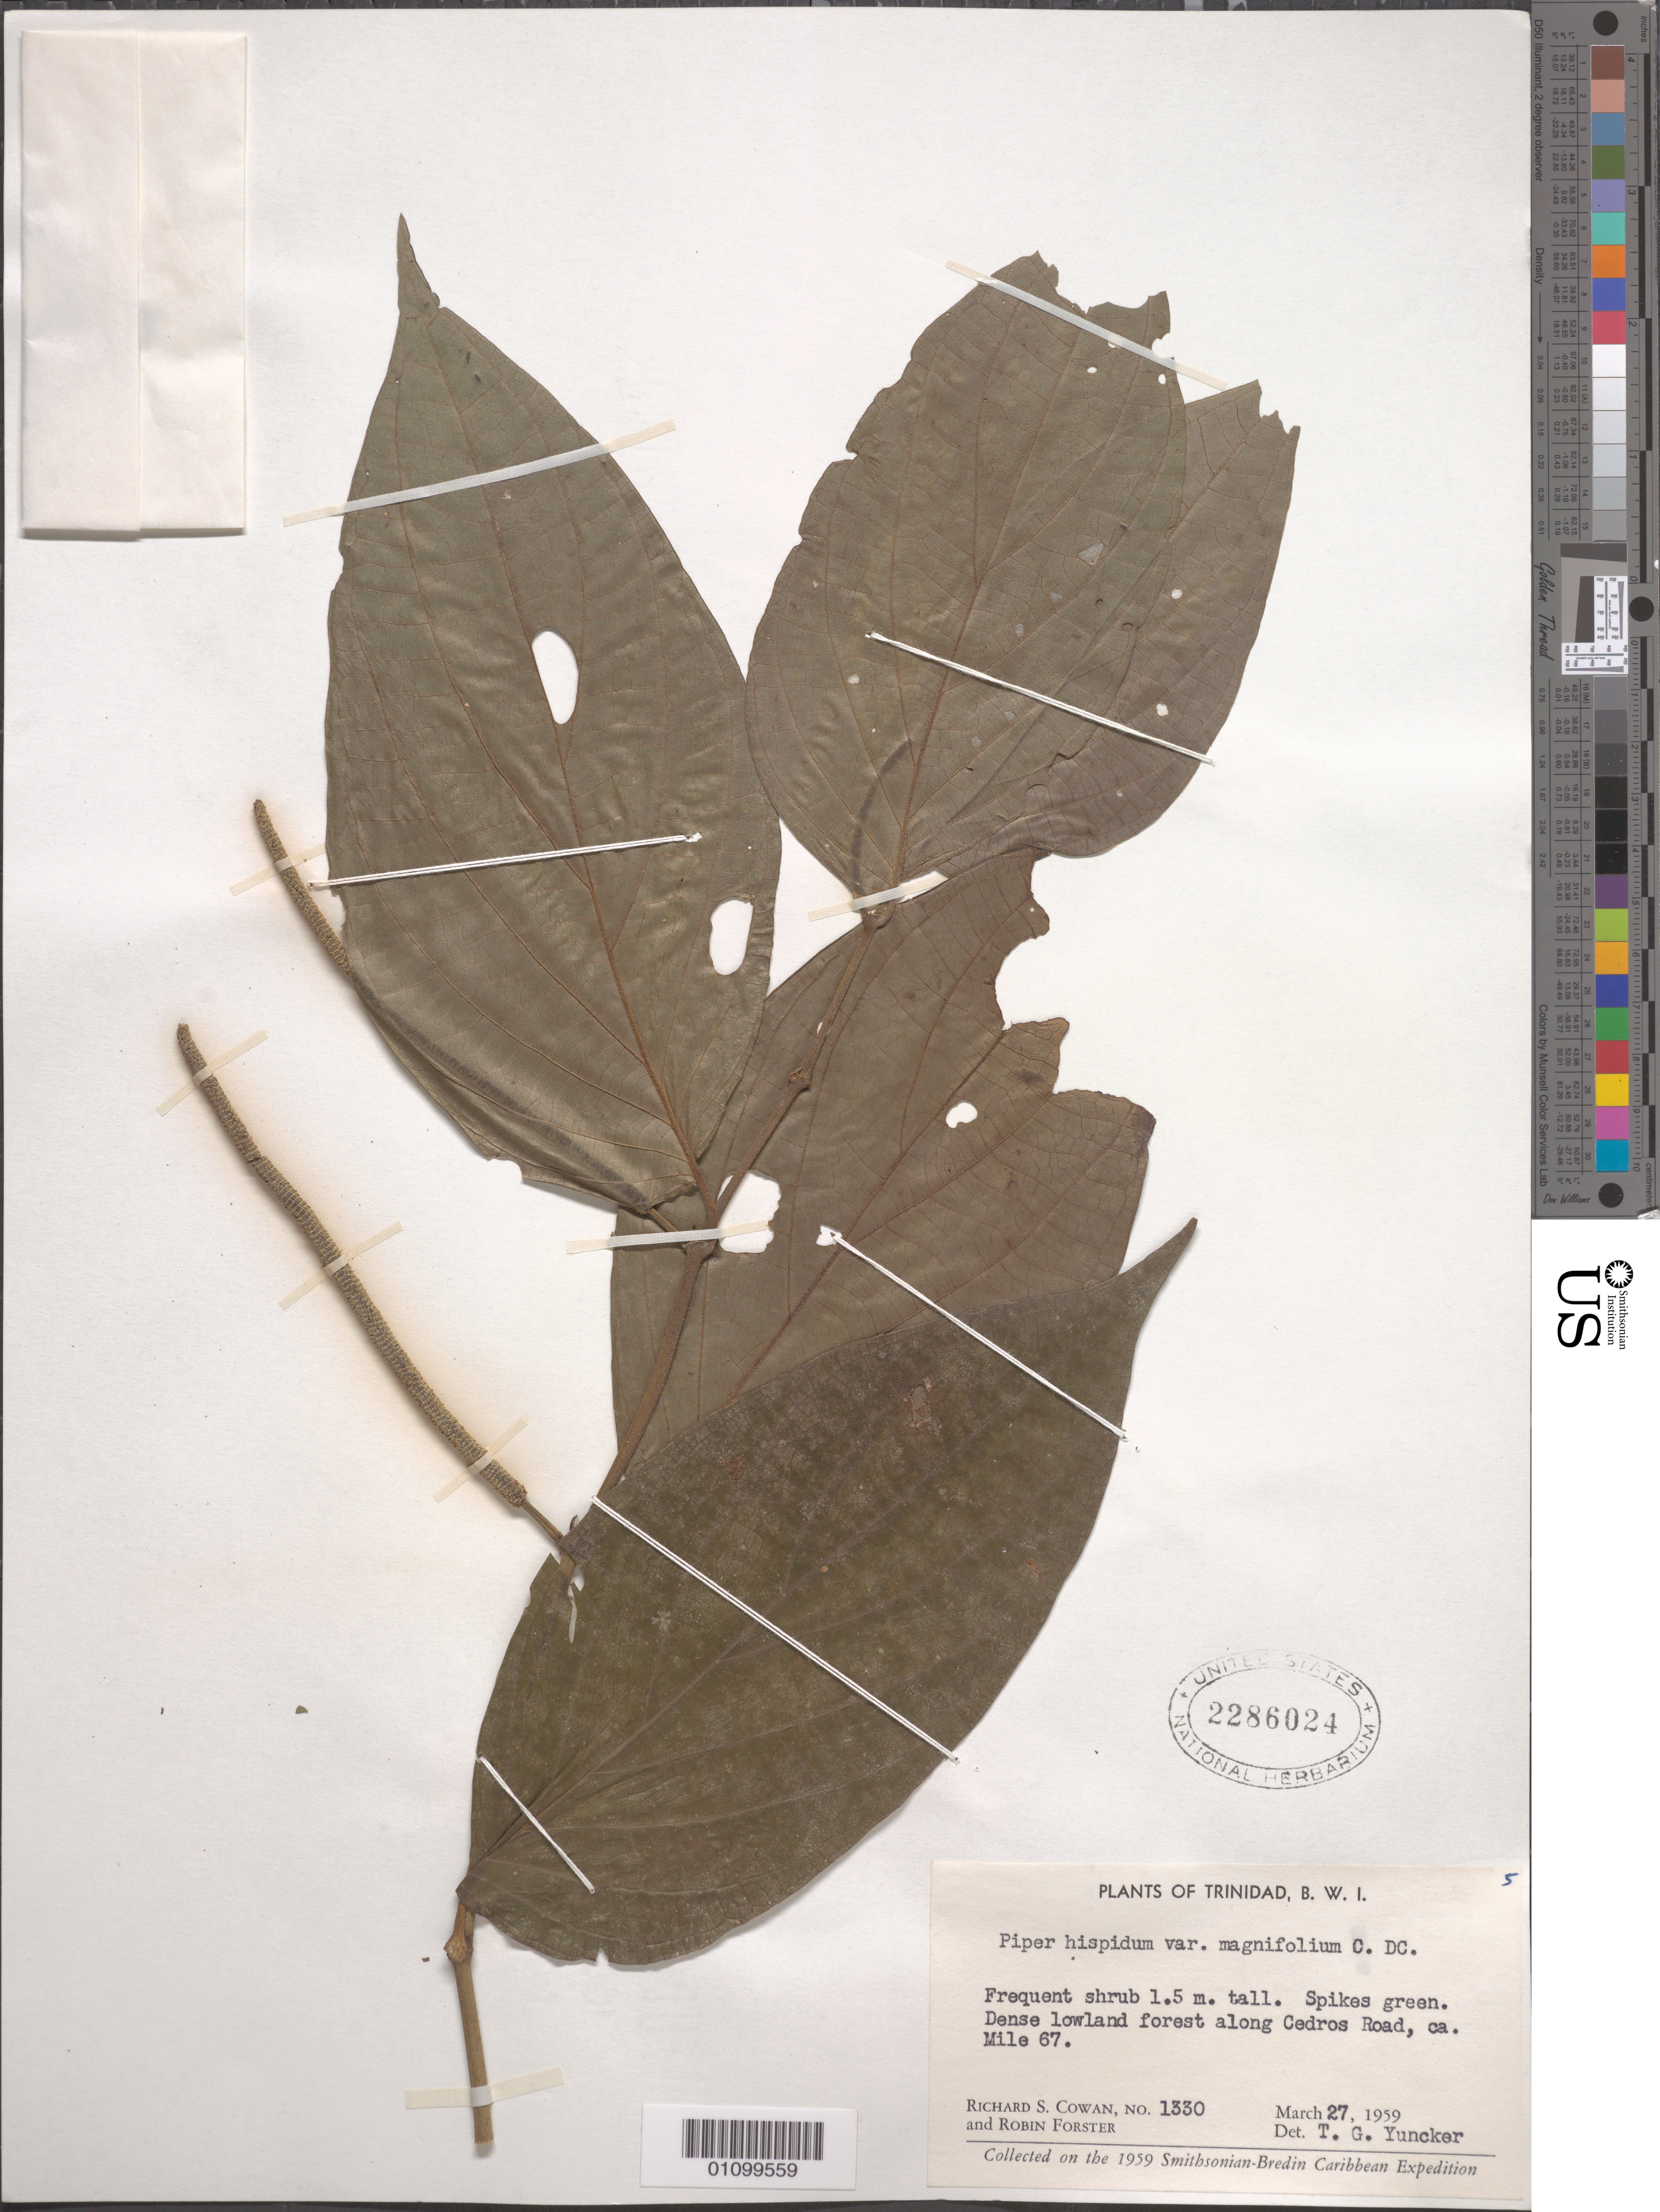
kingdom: Plantae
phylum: Tracheophyta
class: Magnoliopsida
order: Piperales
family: Piperaceae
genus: Piper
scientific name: Piper hispidum var. magnifolium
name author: C. DC.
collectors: R. S. Cowan & R. Forster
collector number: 1330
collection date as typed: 27 Mar 1959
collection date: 1959-03-27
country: Trinidad and Tobago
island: Trinidad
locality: Dense lowland forest along Cedros Road, ca. Mile 67.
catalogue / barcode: US 2286024